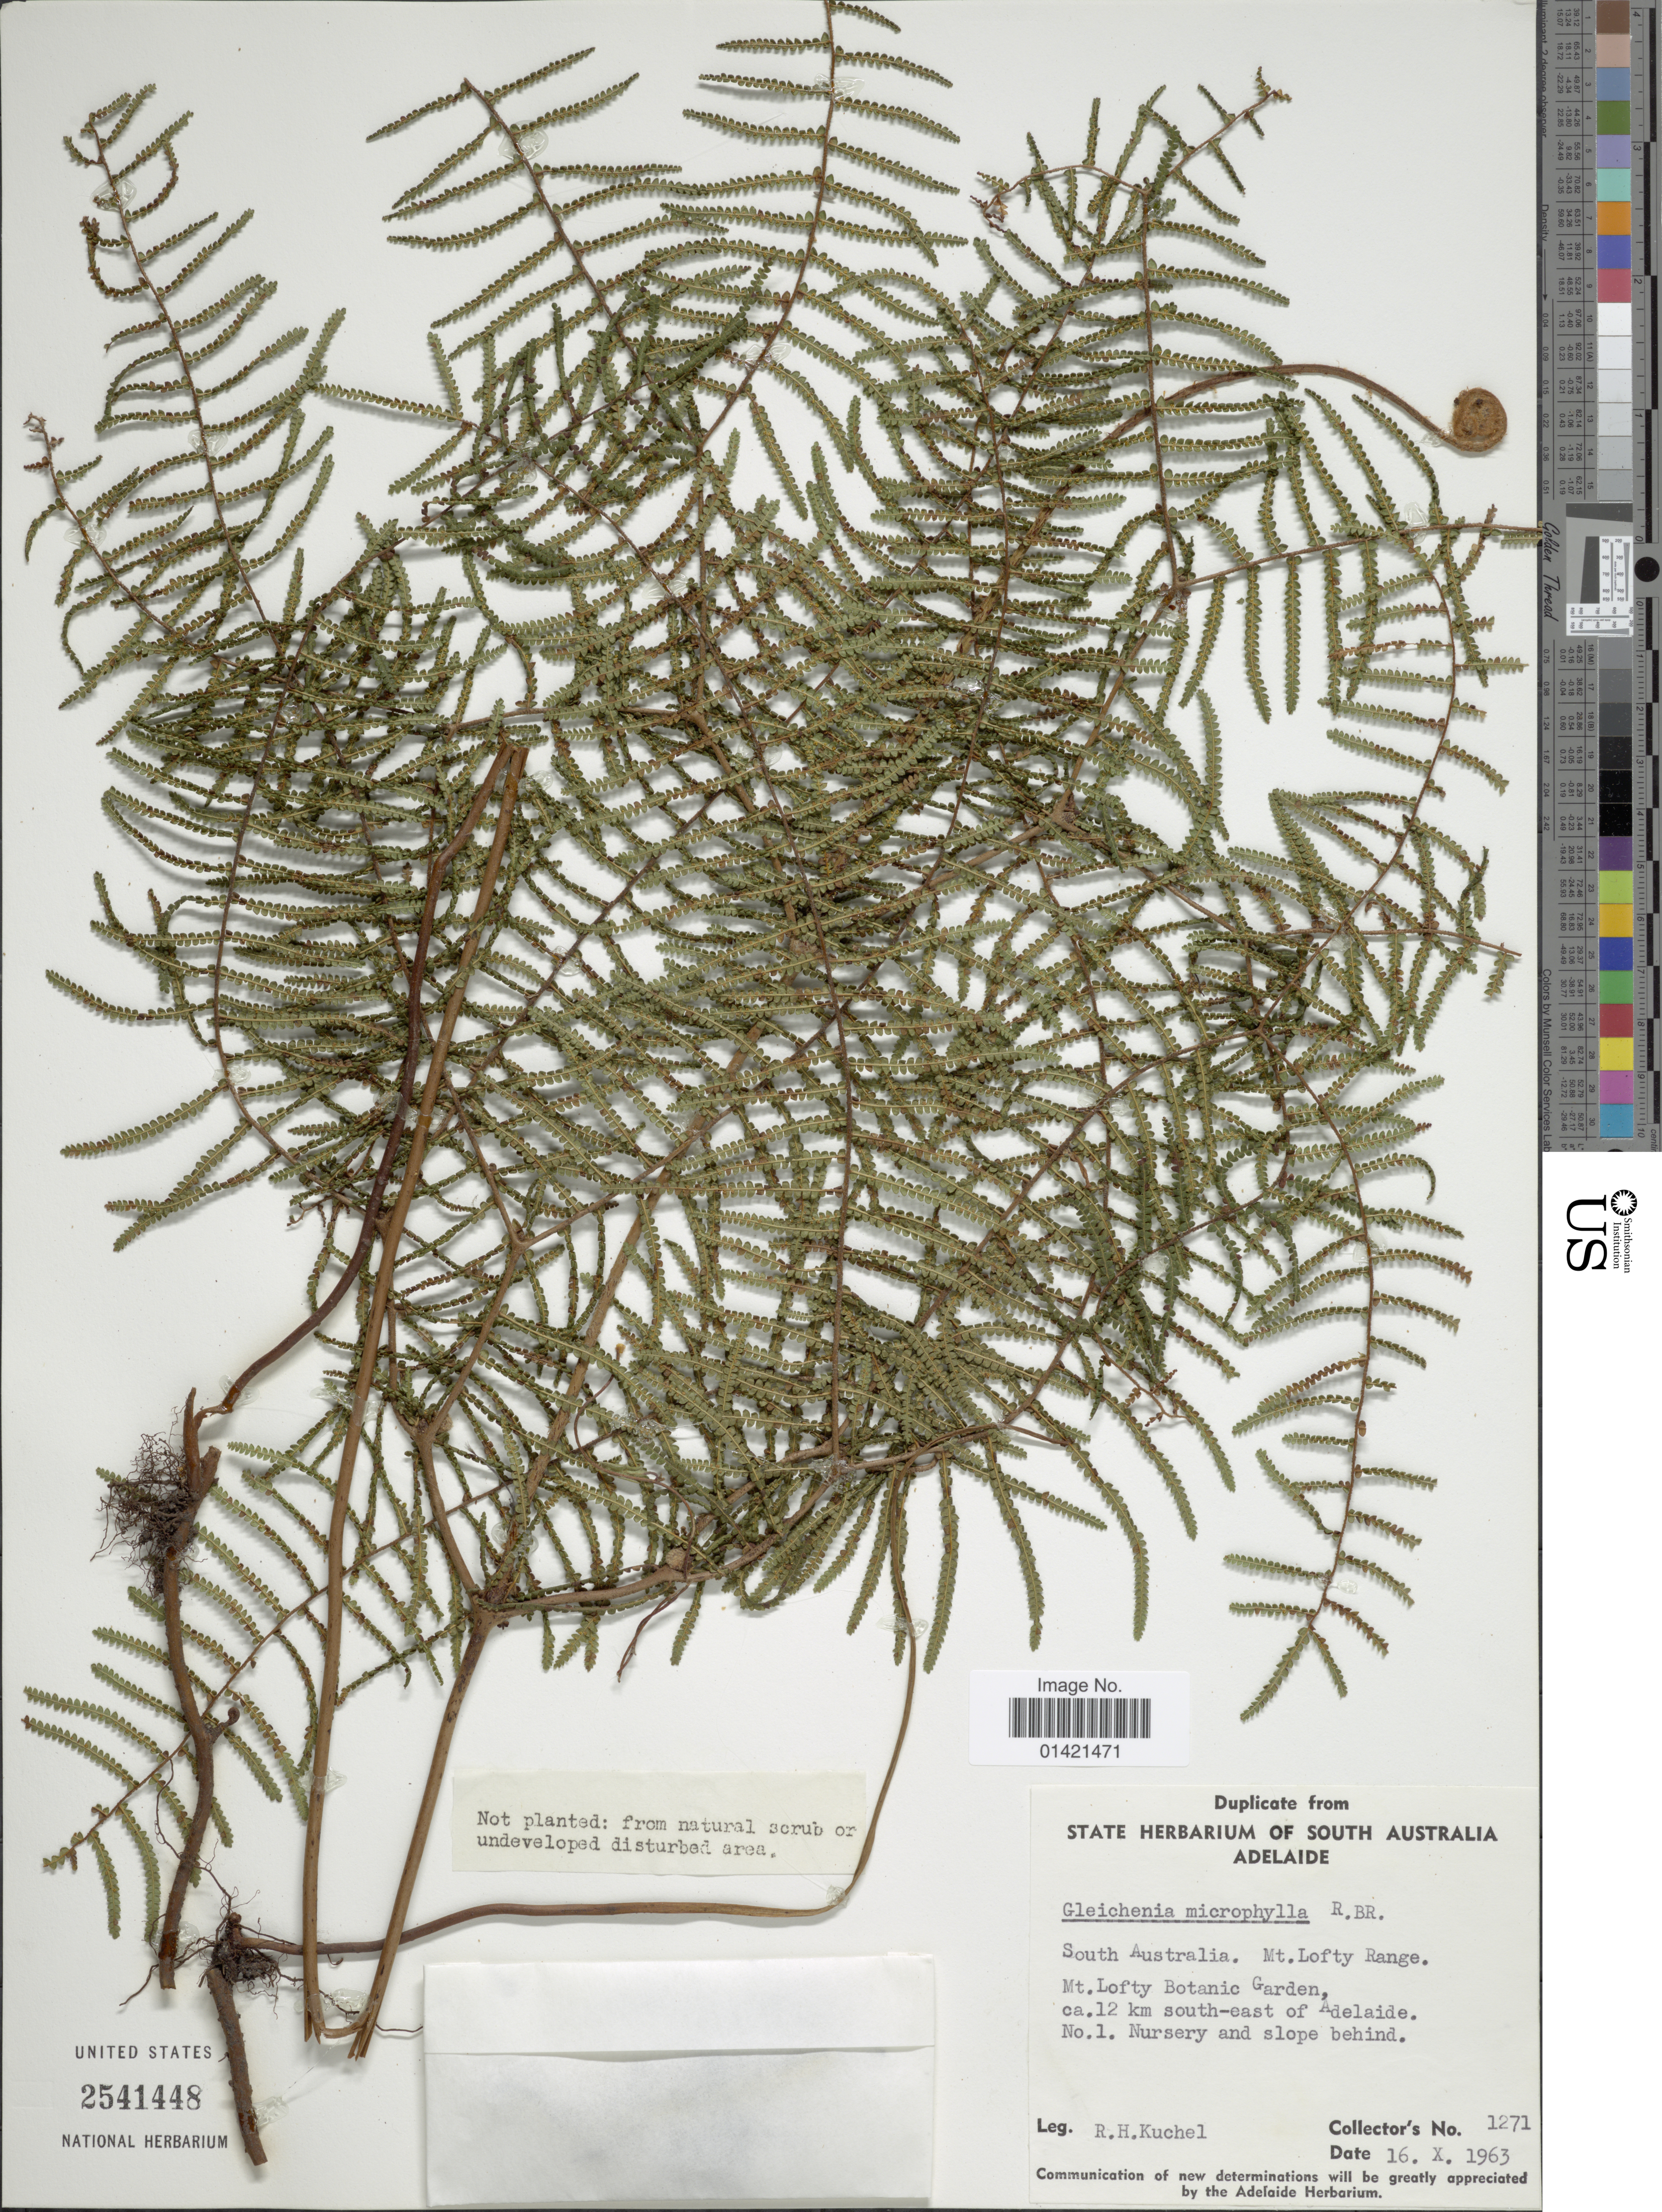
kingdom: Plantae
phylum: Tracheophyta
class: Polypodiopsida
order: Gleicheniales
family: Gleicheniaceae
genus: Gleichenia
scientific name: Gleichenia microphylla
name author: R. Br.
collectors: R. Kuchel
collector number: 1271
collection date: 1963-10-16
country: Australia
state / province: South Australia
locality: Mt. Lofty Range. Mt. Lofty Botanic Garden, ca. 12 km south-east of Adelaide.No.1. Nursery and slope behind.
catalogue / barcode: US 2541448